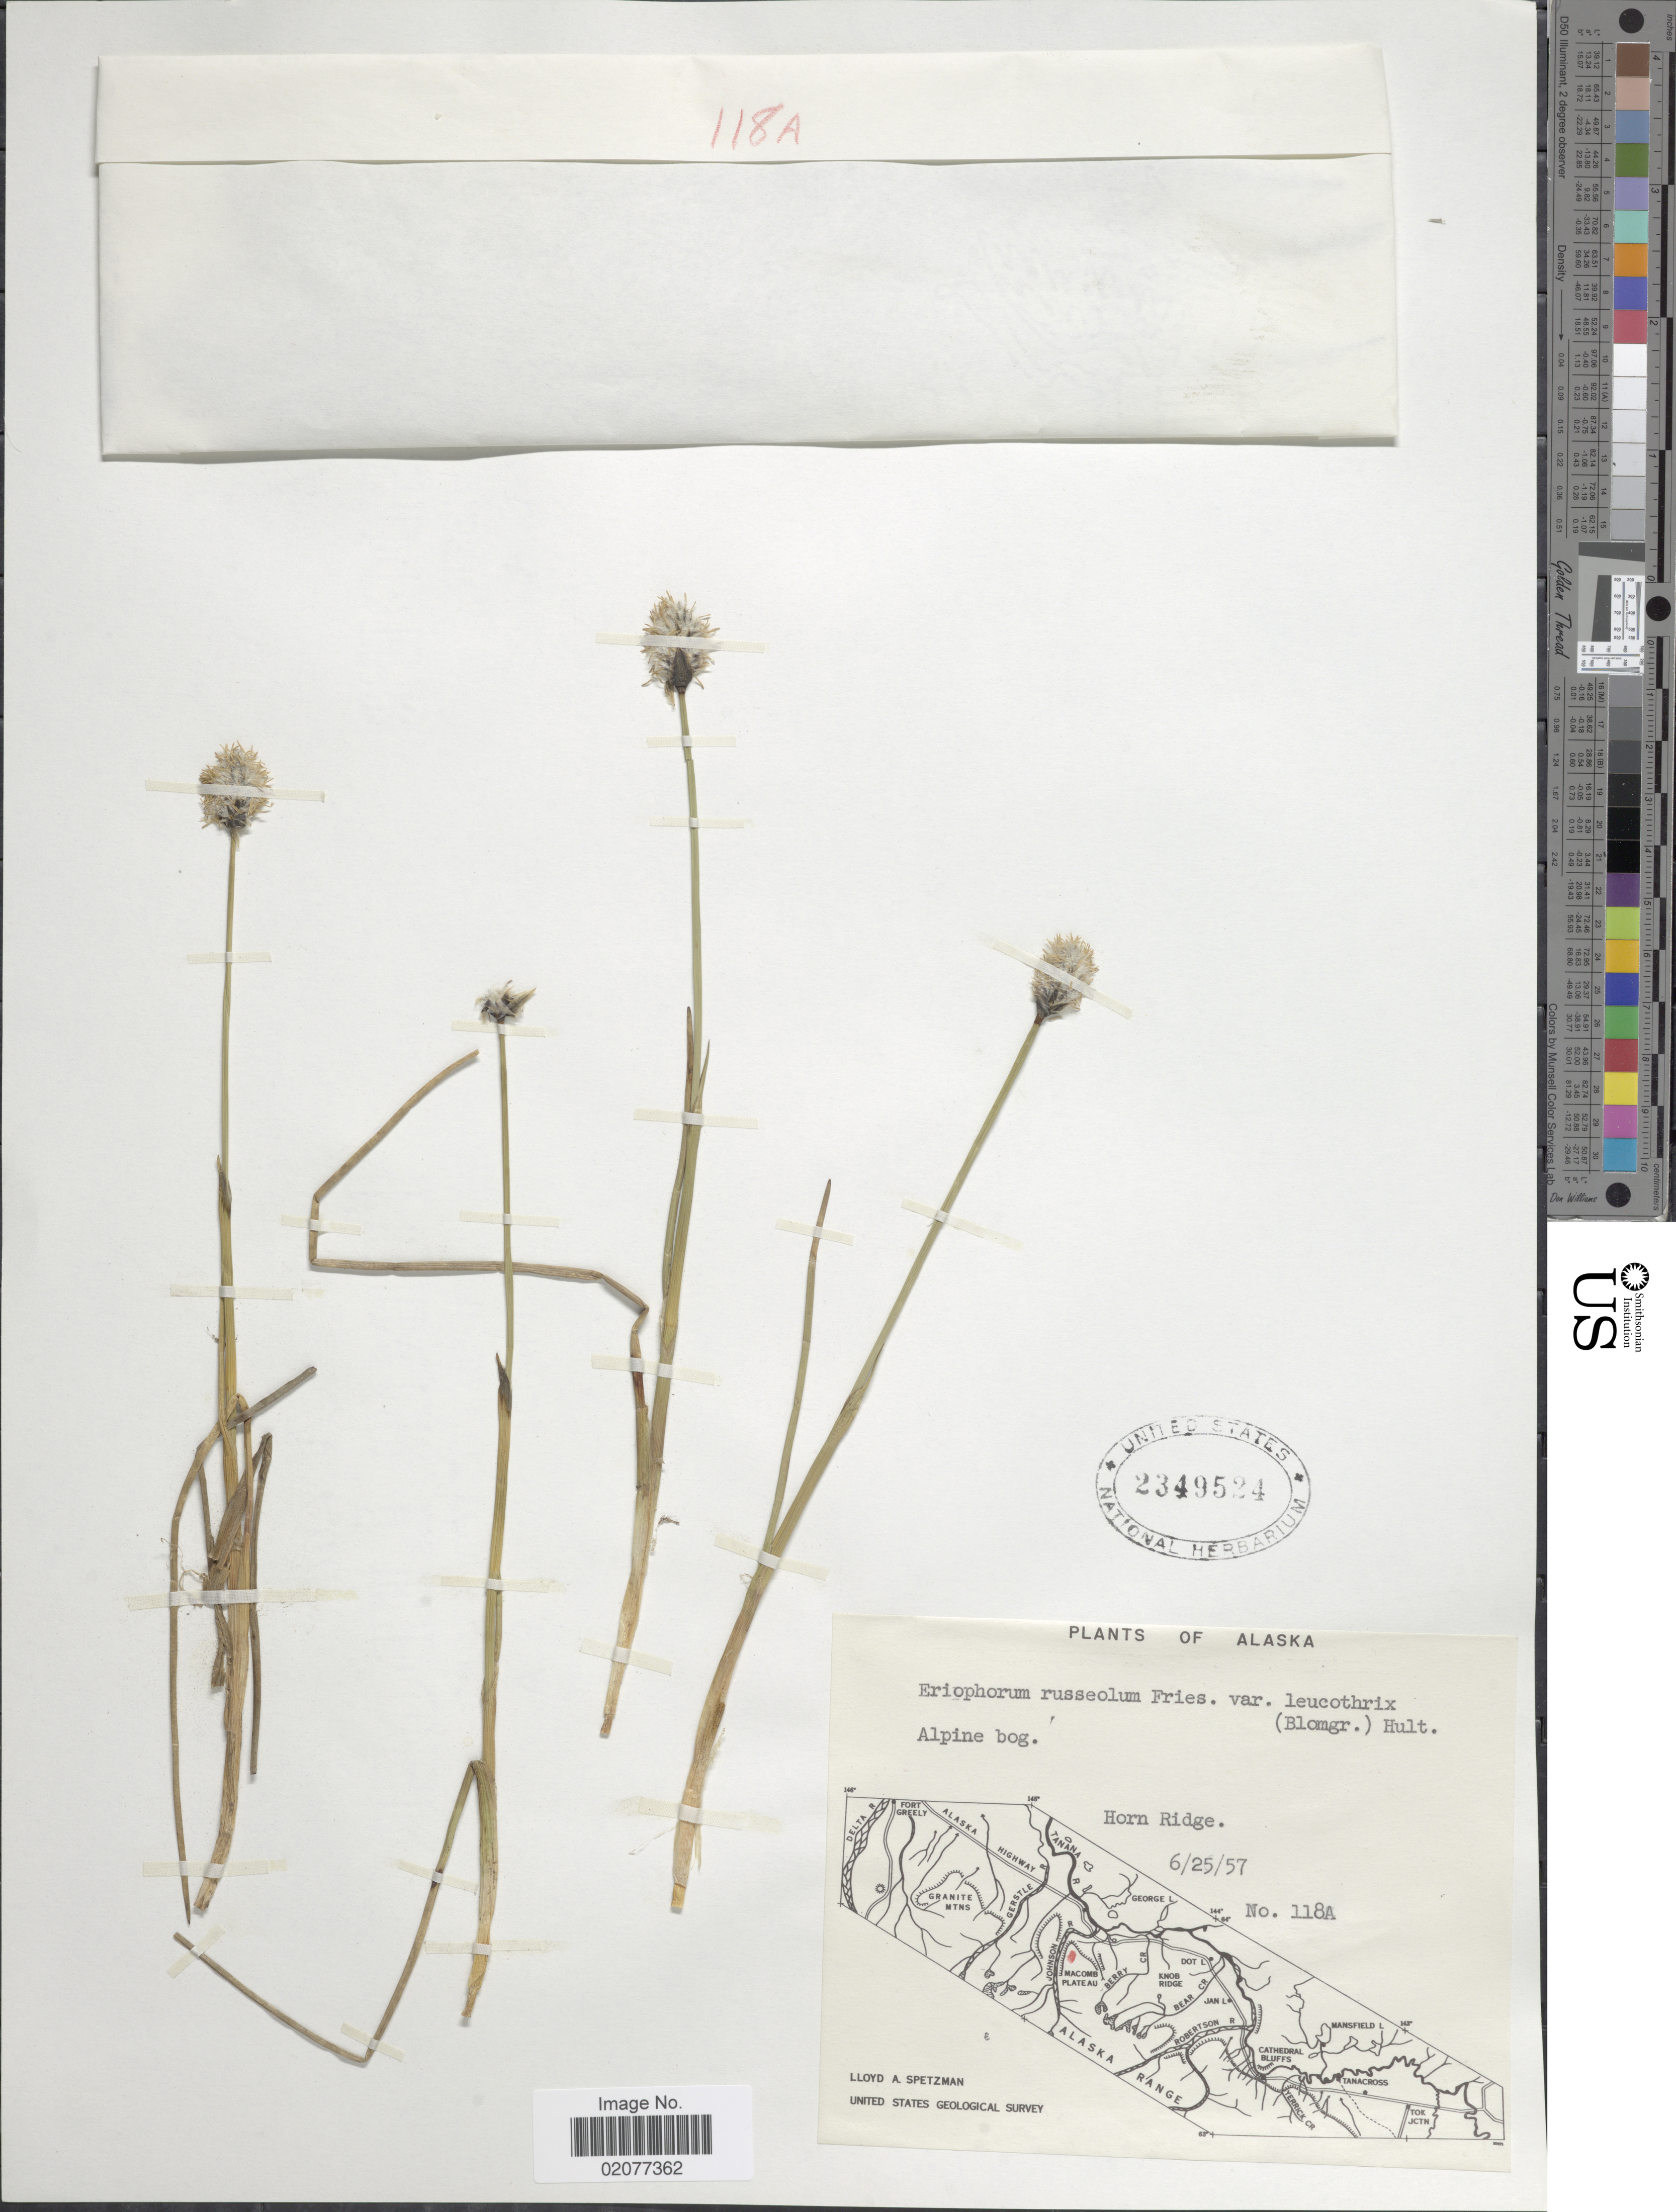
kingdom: Plantae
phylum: Tracheophyta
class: Liliopsida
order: Poales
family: Cyperaceae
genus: Eriophorum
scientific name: Eriophorum chamissonis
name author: C.A. Mey.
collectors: L. Spetzman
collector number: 118A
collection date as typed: Transcribed d/m/y: 25/6/57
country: United States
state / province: Alaska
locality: Alaska, Alpine bog. Horn Ridge.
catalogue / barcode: US 2349524